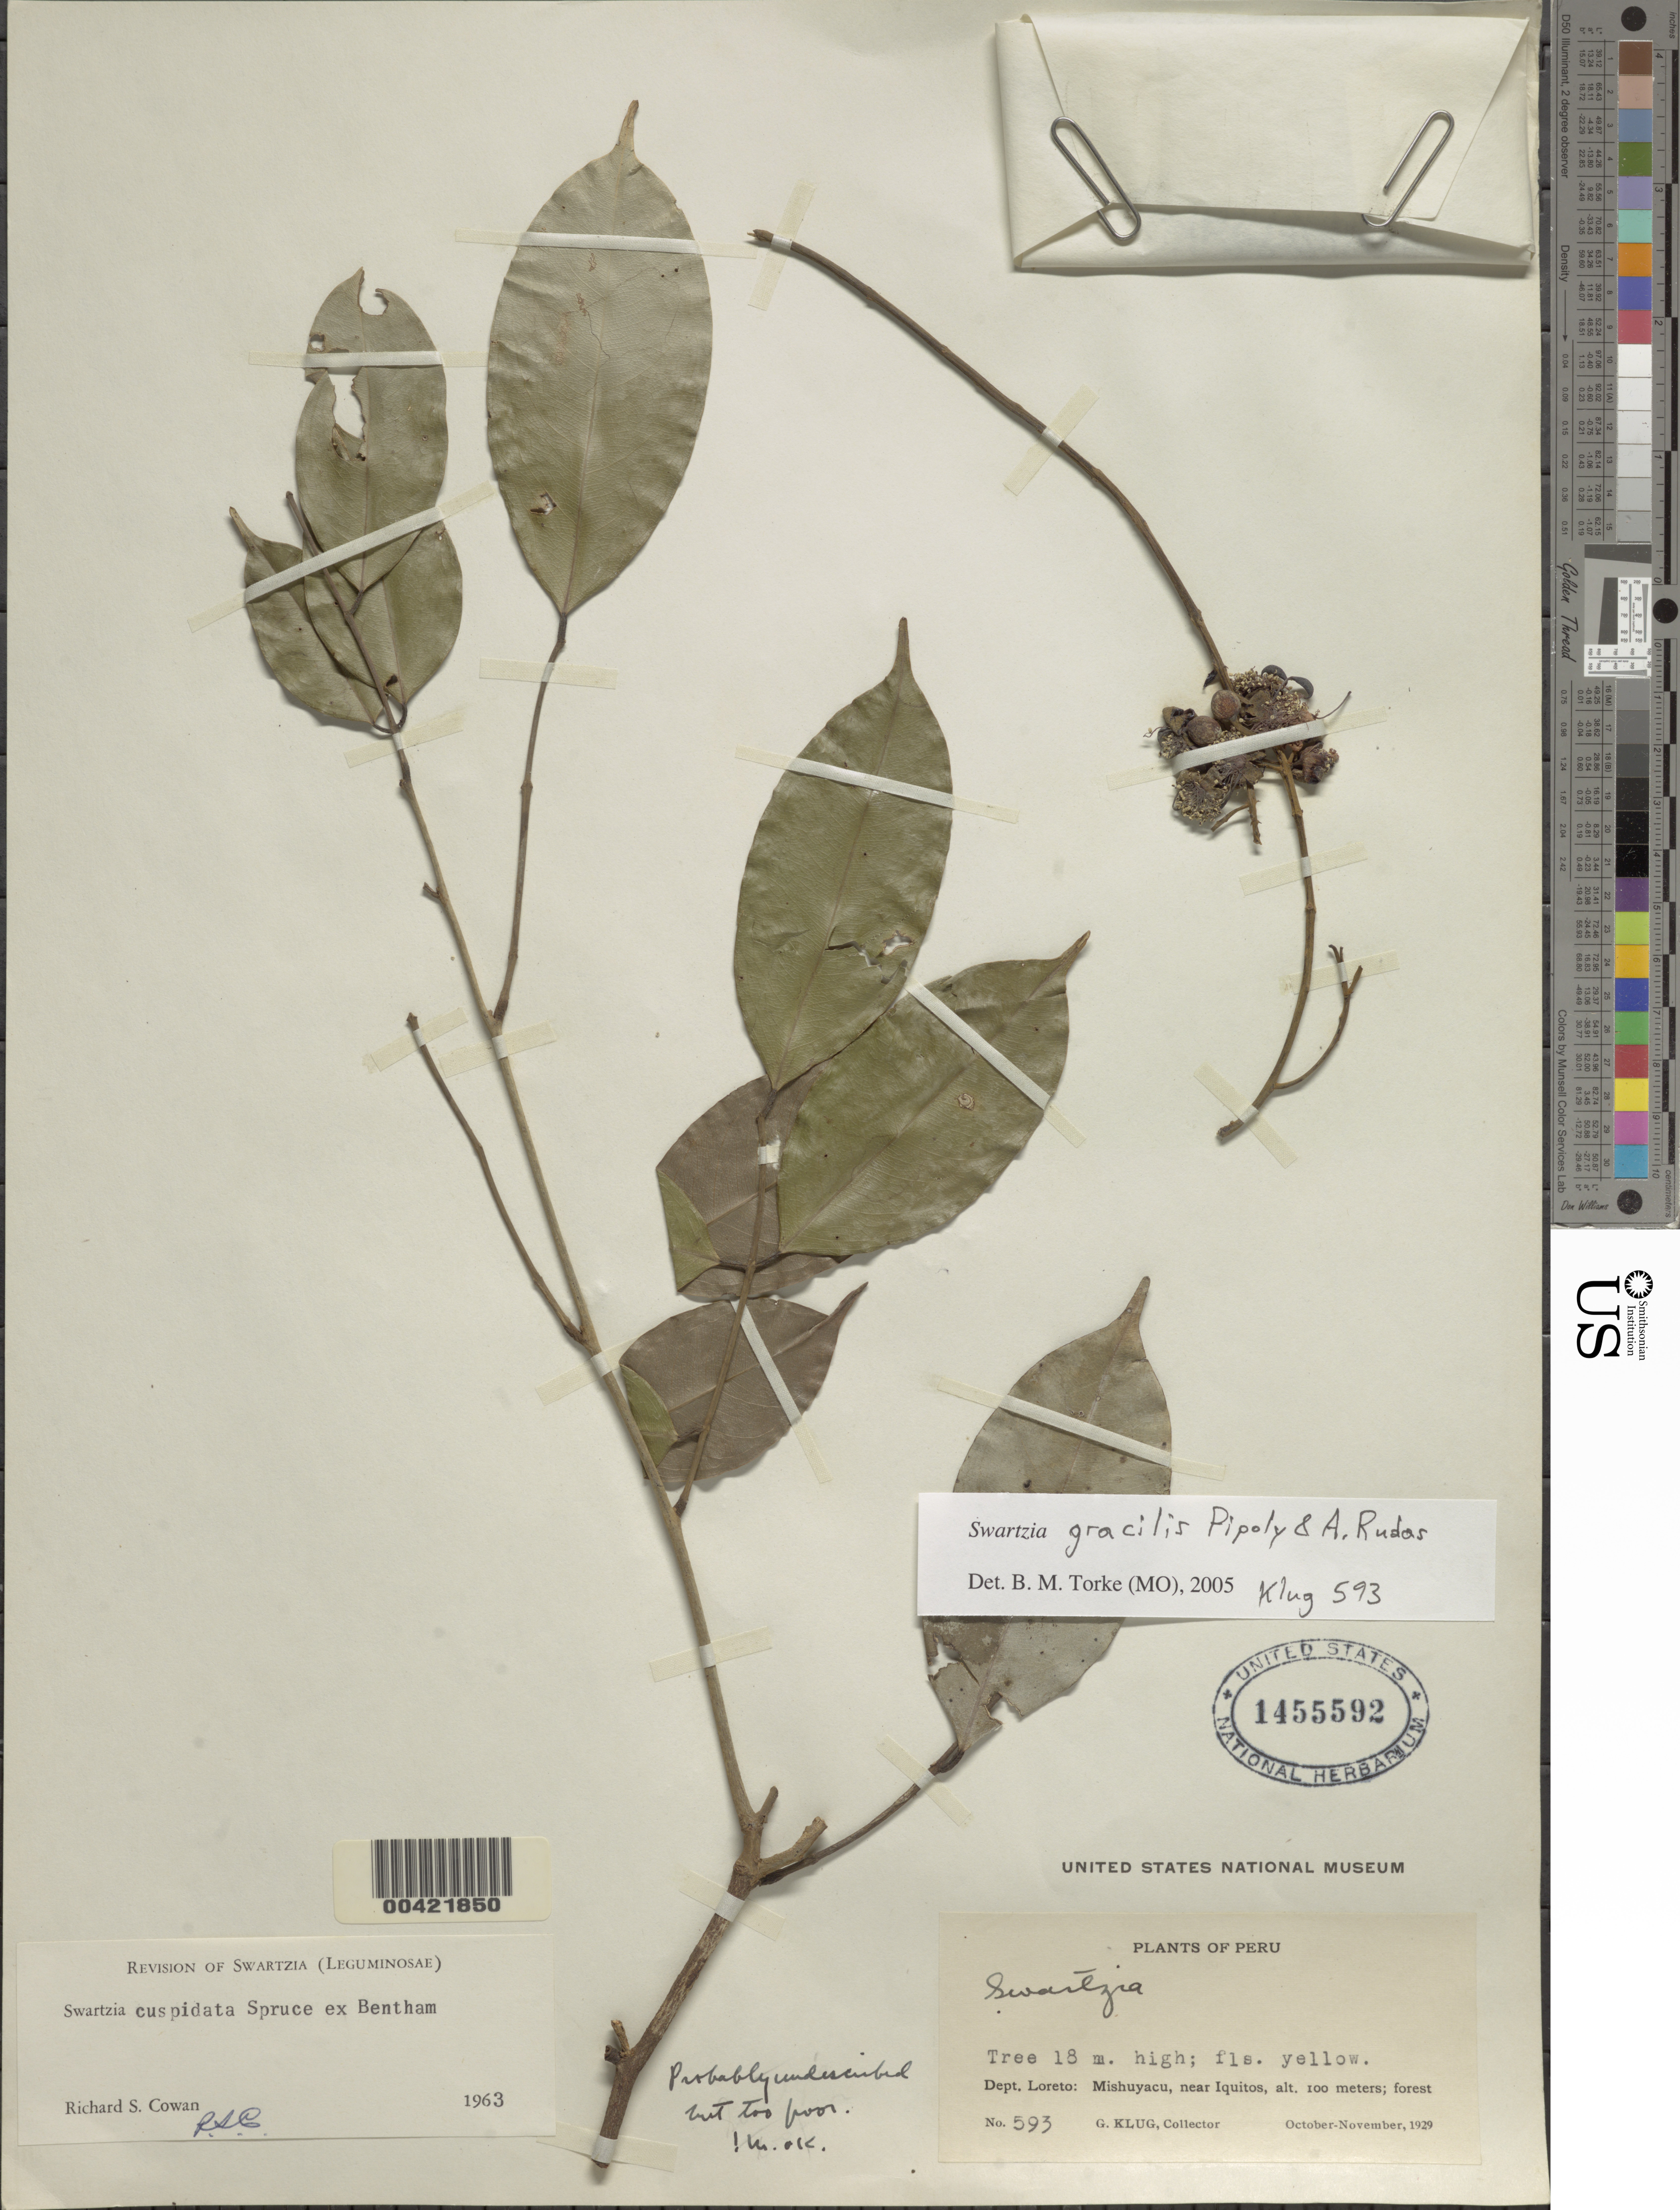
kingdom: Plantae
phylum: Tracheophyta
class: Magnoliopsida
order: Fabales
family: Fabaceae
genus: Swartzia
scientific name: Swartzia gracilis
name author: Pipoly & Rudas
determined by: Torke, B. M., (MO)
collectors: G. Klug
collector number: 593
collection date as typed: Oct 1929 to -- Nov 1929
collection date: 1929-10/1929-11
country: Peru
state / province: Loreto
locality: Mishuyacu; near Iquitos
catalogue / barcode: US 1455592